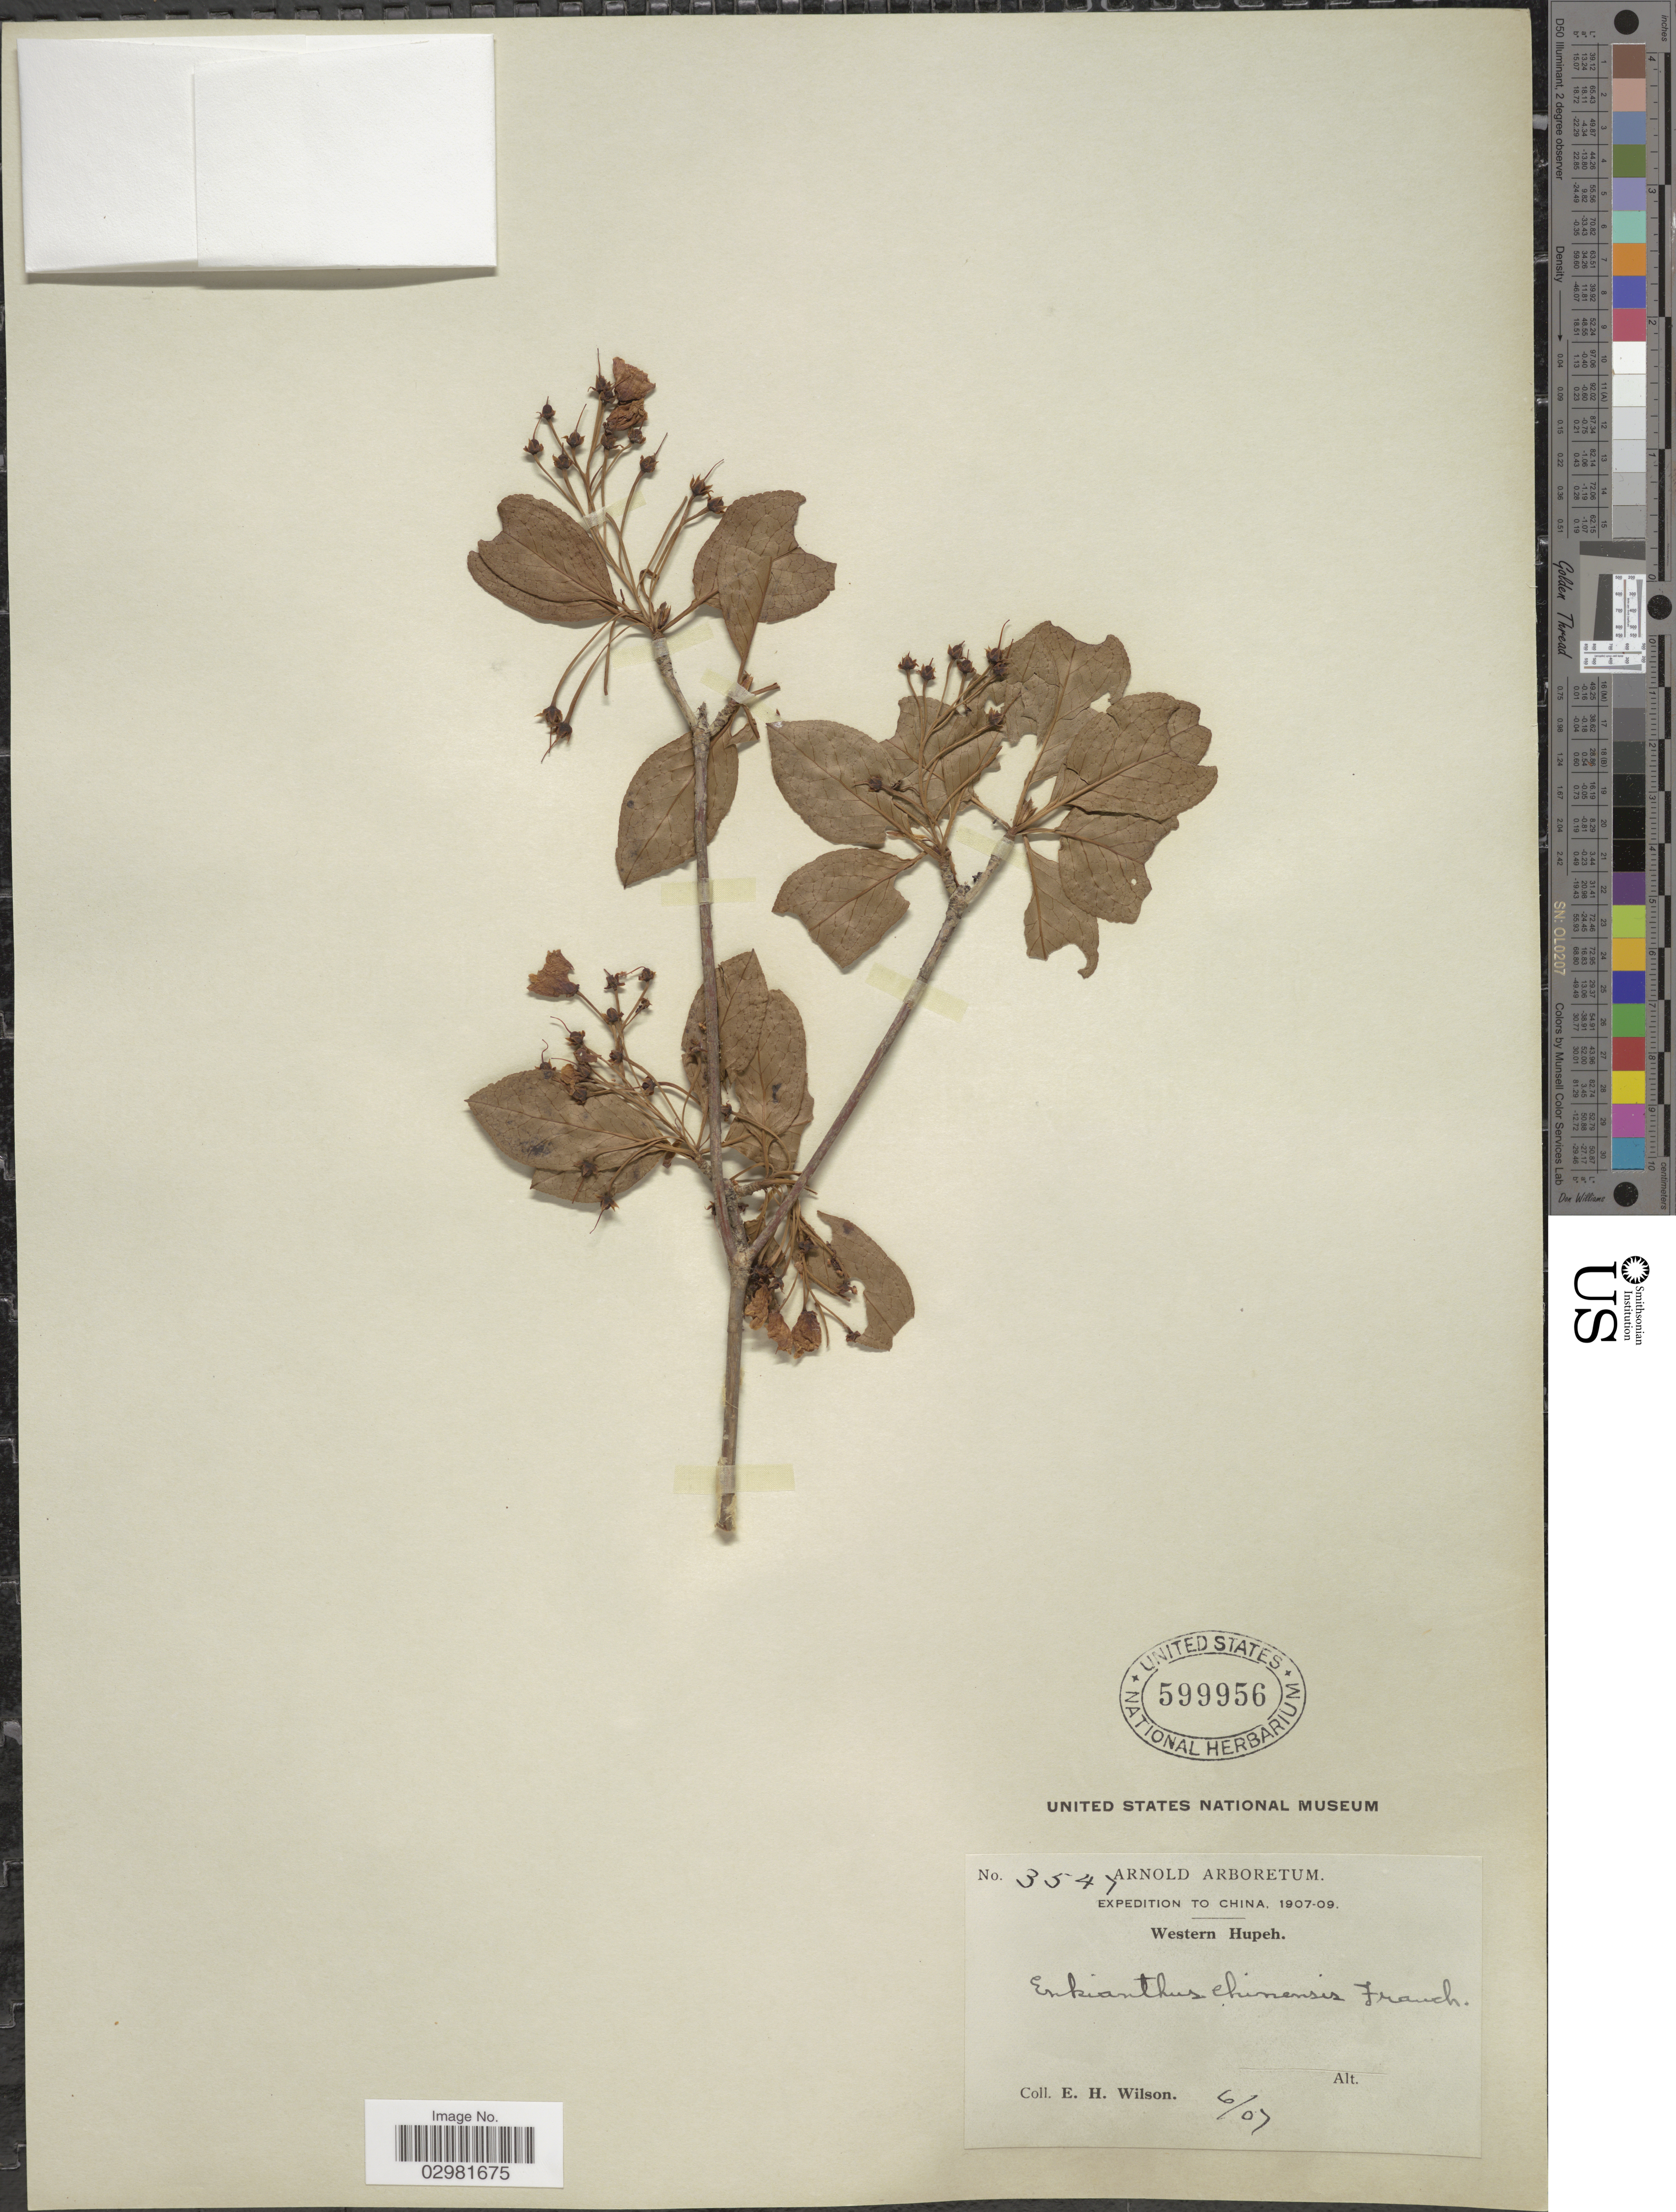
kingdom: Plantae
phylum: Tracheophyta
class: Magnoliopsida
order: Ericales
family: Ericaceae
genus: Enkianthus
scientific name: Enkianthus chinensis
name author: Franch.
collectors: E. Wilson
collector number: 3547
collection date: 1907-06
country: China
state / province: Hubei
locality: Western Hupeh.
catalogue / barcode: US 599956